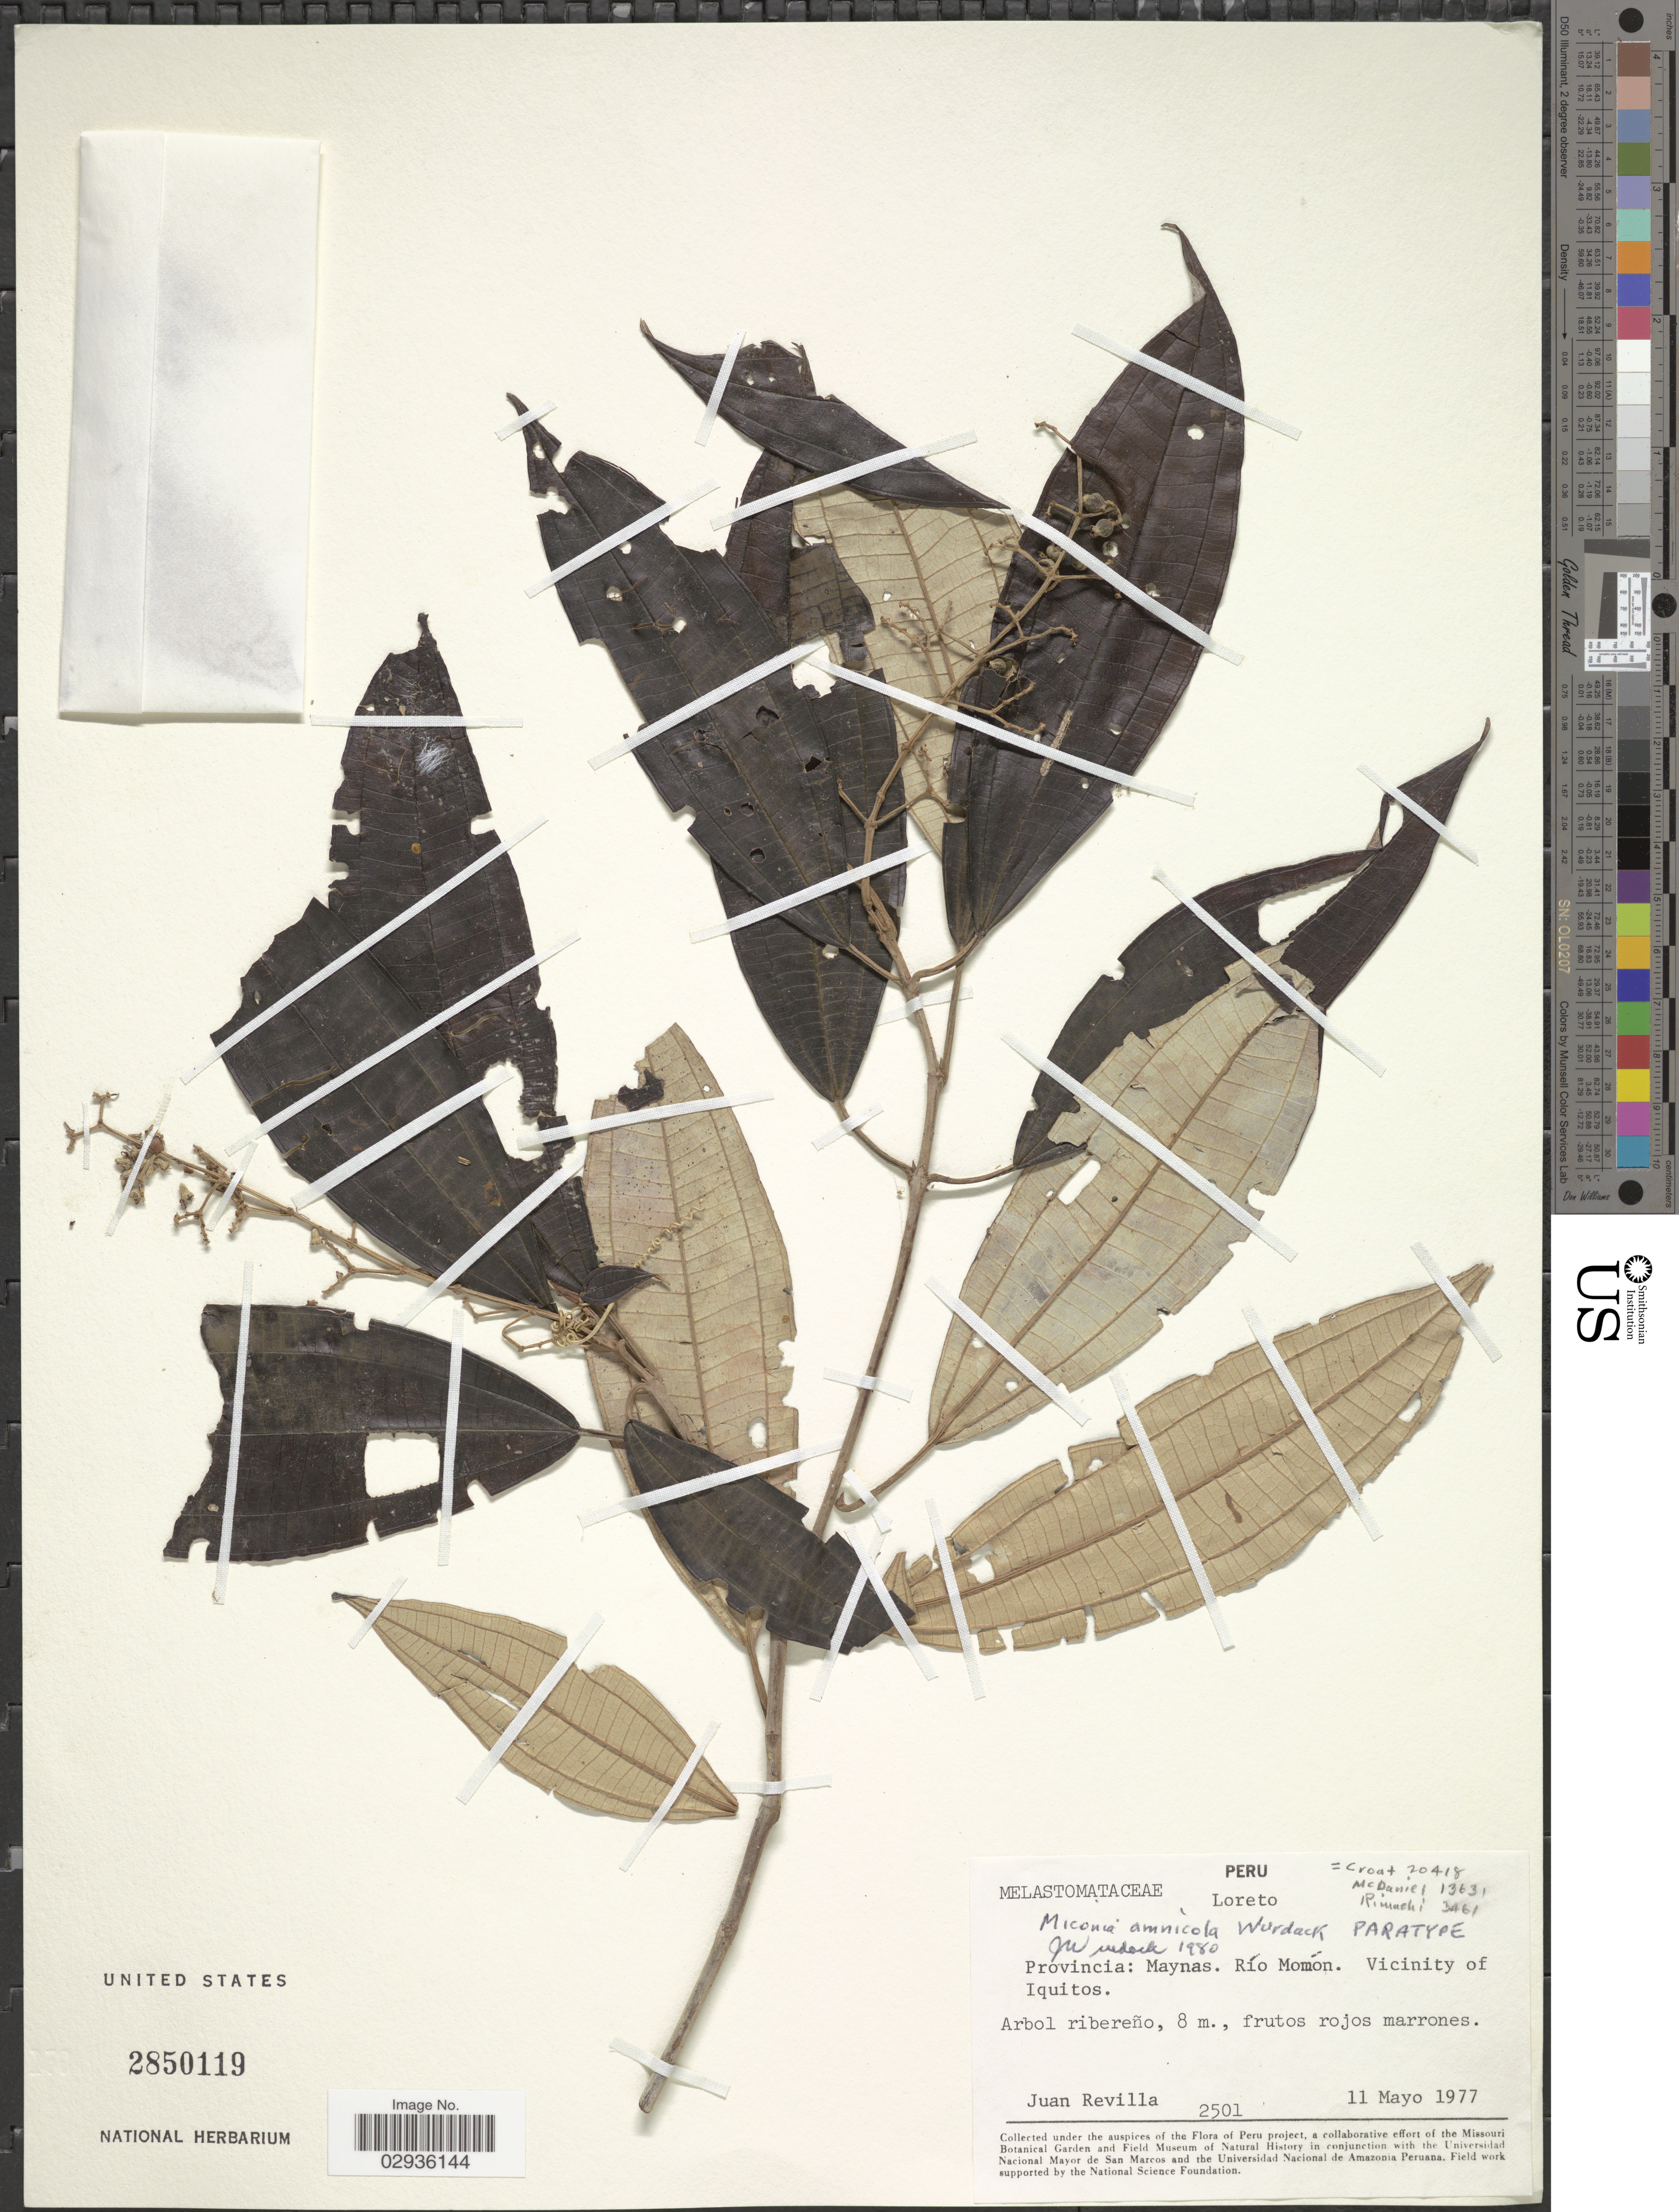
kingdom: Plantae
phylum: Tracheophyta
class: Magnoliopsida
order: Myrtales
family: Melastomataceae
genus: Miconia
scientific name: Miconia amnicola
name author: Wurdack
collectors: J. Revilla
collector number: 2501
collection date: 1977-05-11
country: Peru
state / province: Loreto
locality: Provincia: Maynas. Río Momón. Vicinity of Iquitos.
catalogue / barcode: US 2850119